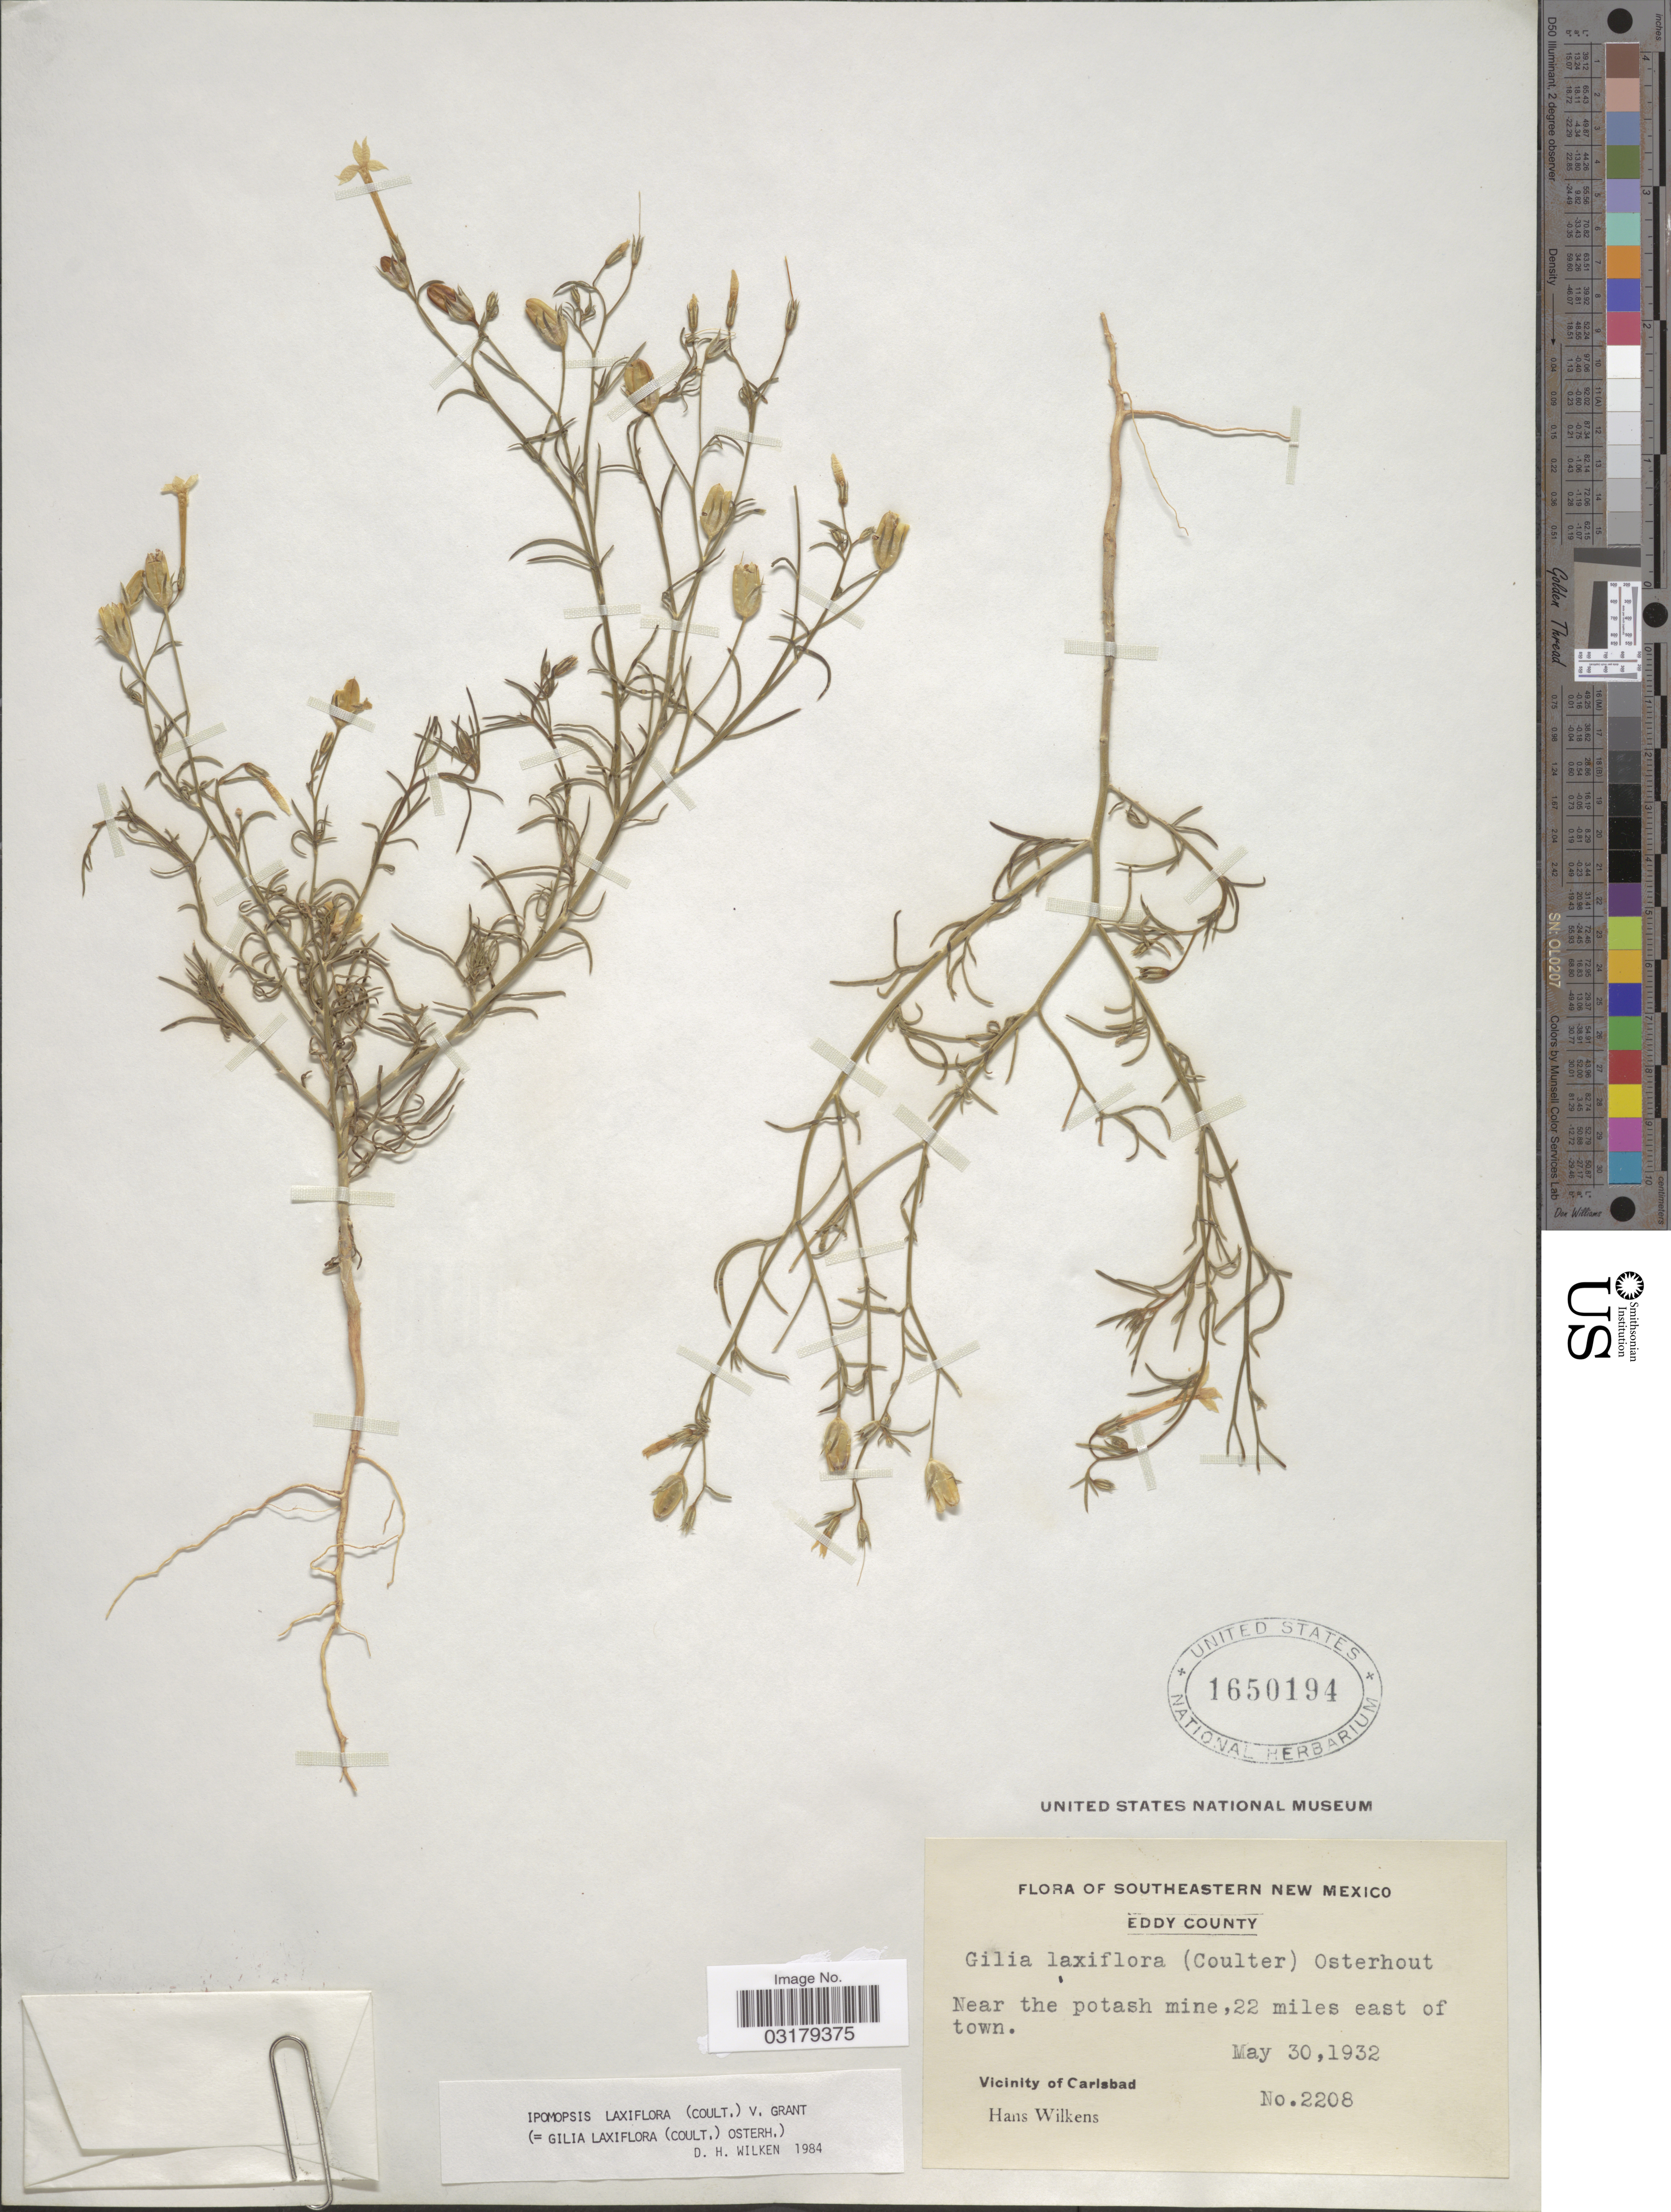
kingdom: Plantae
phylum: Tracheophyta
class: Magnoliopsida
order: Ericales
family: Polemoniaceae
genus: Ipomopsis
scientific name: Ipomopsis laxiflora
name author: (J.M. Coult.) V.E. Grant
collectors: H. Wilkens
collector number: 2208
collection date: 1932-05-30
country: United States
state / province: New Mexico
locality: Southeastern New Mexico. Eddy County. Near the potash mine, 22 miles east of town. Vicinity of Carlsblad.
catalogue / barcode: US 1650194